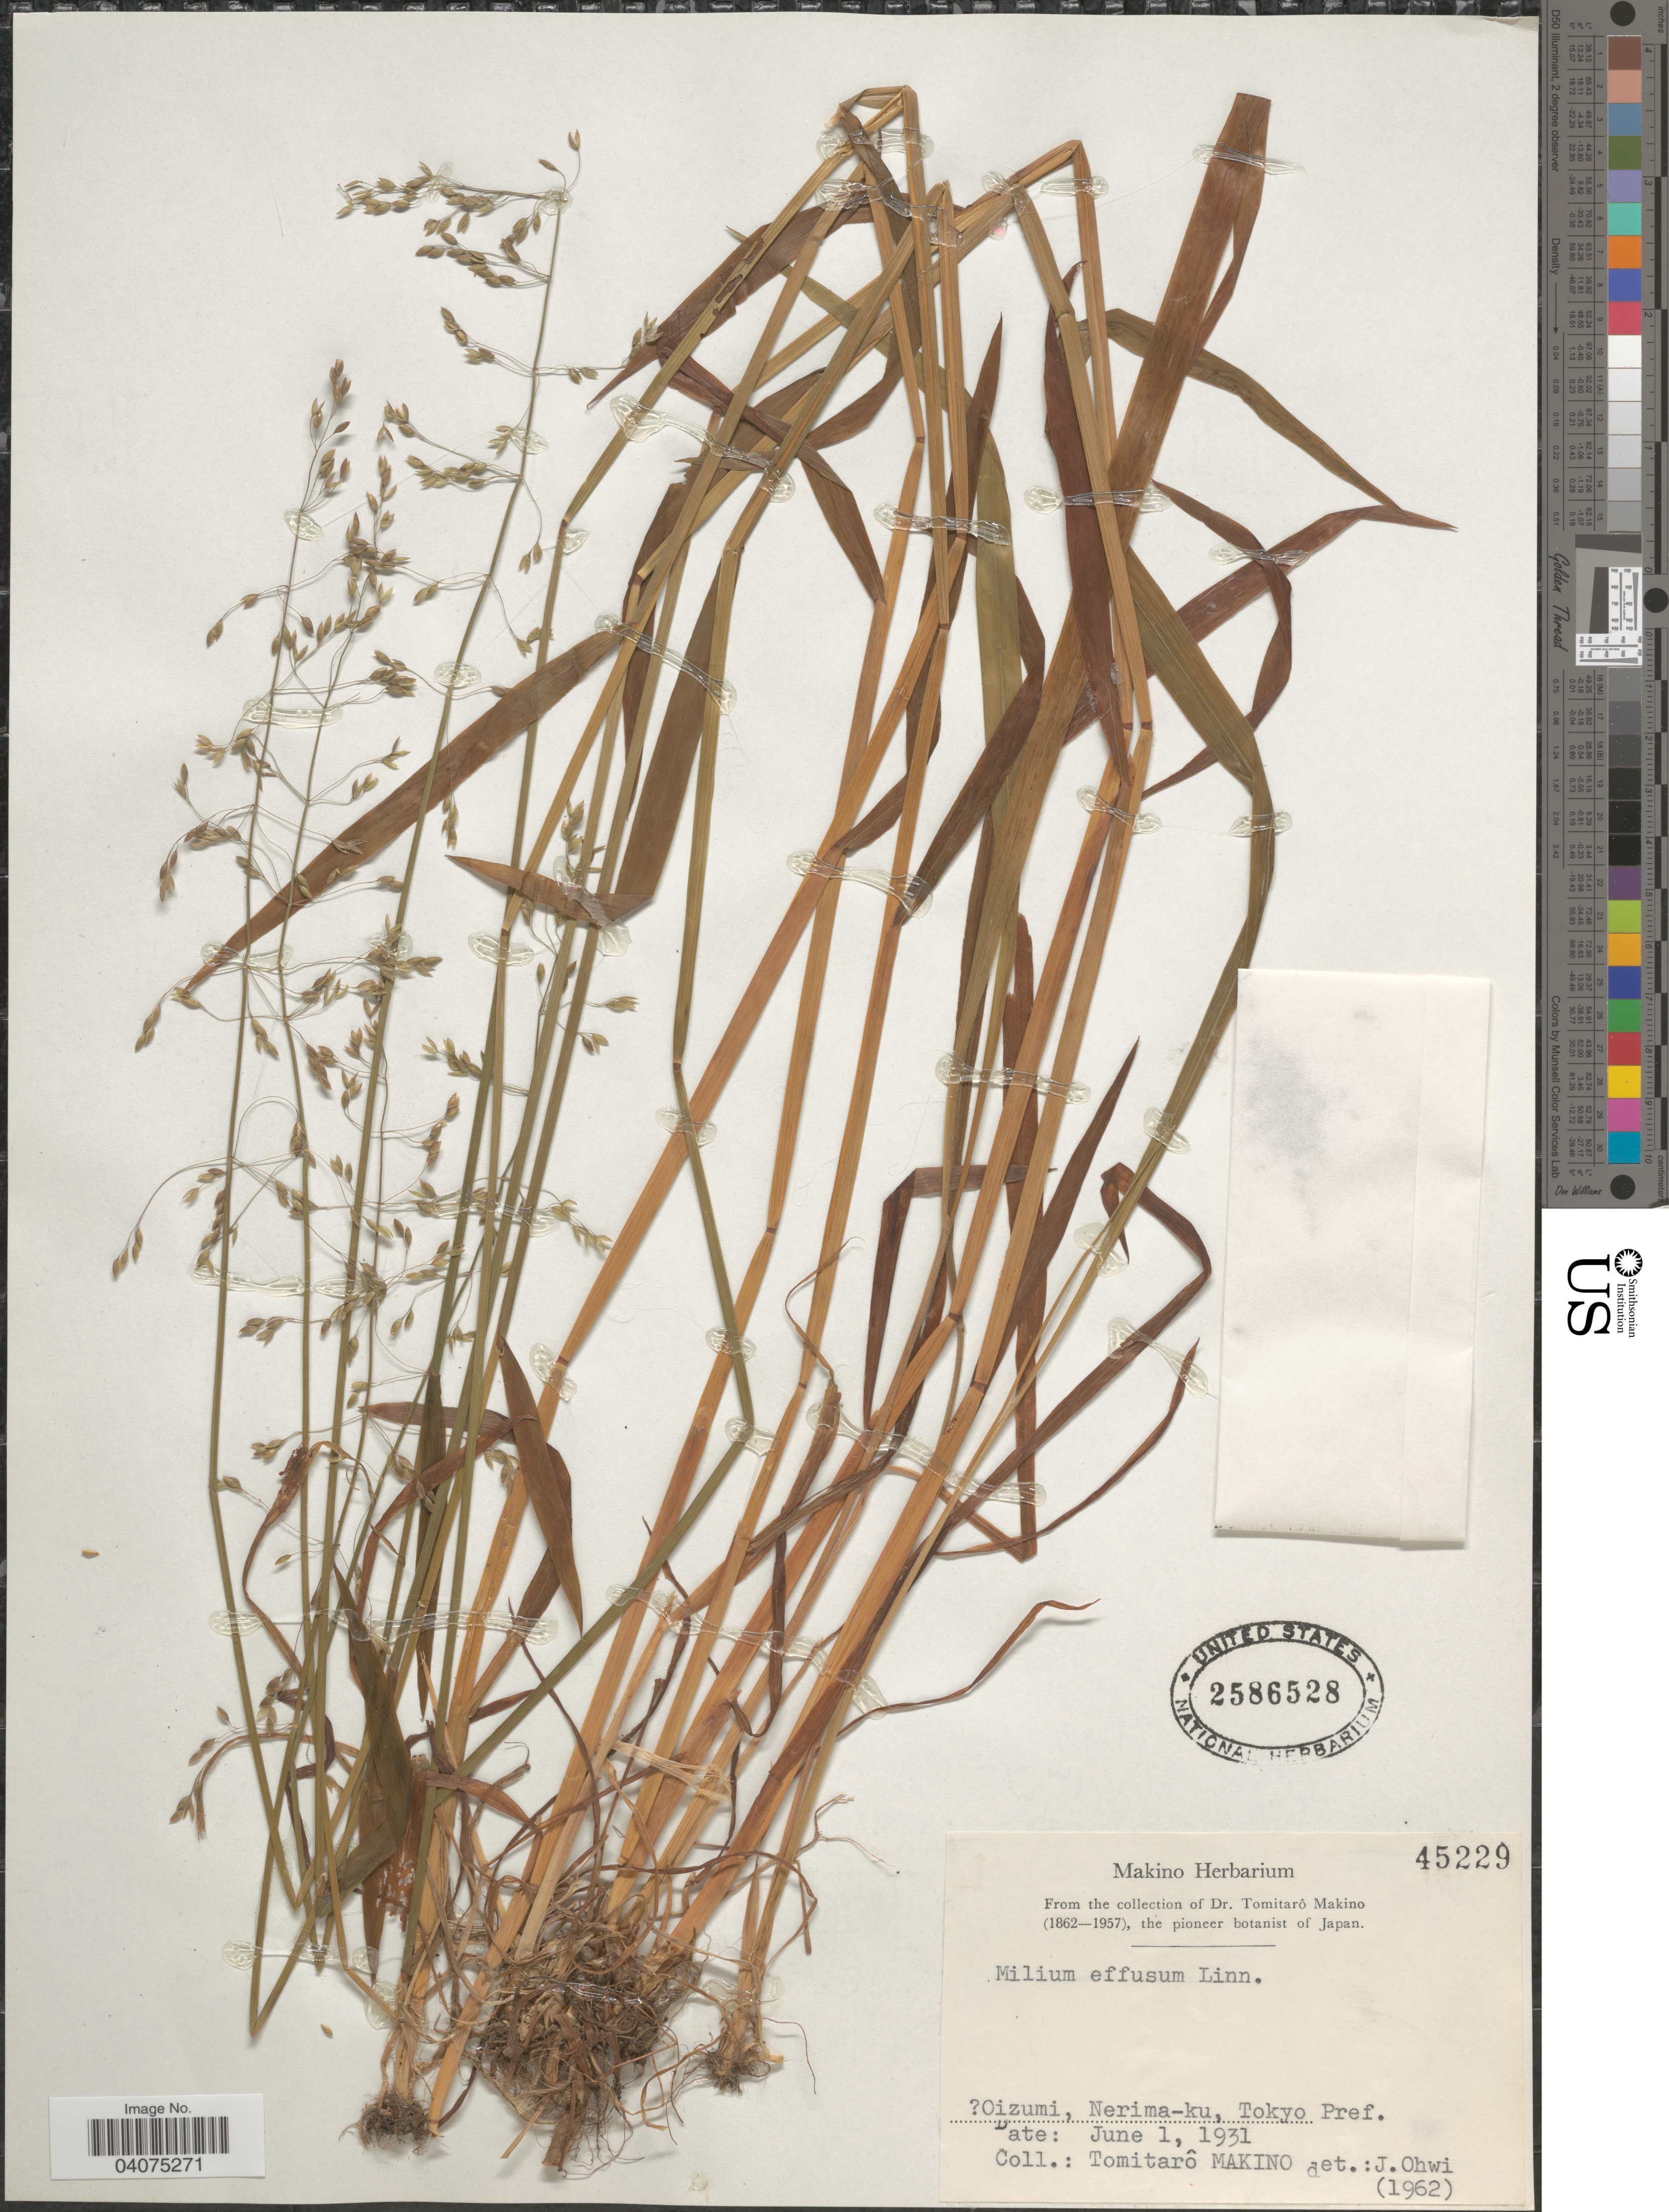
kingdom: Plantae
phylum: Tracheophyta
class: Liliopsida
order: Poales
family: Poaceae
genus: Milium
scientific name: Milium effusum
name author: L.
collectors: T. Makino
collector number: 45229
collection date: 1931-06-01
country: Japan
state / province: Tokyo, Federal City of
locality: [unsure placement]Oizumi, Nerima-ku, Tokyo Pref.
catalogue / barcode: US 2586528